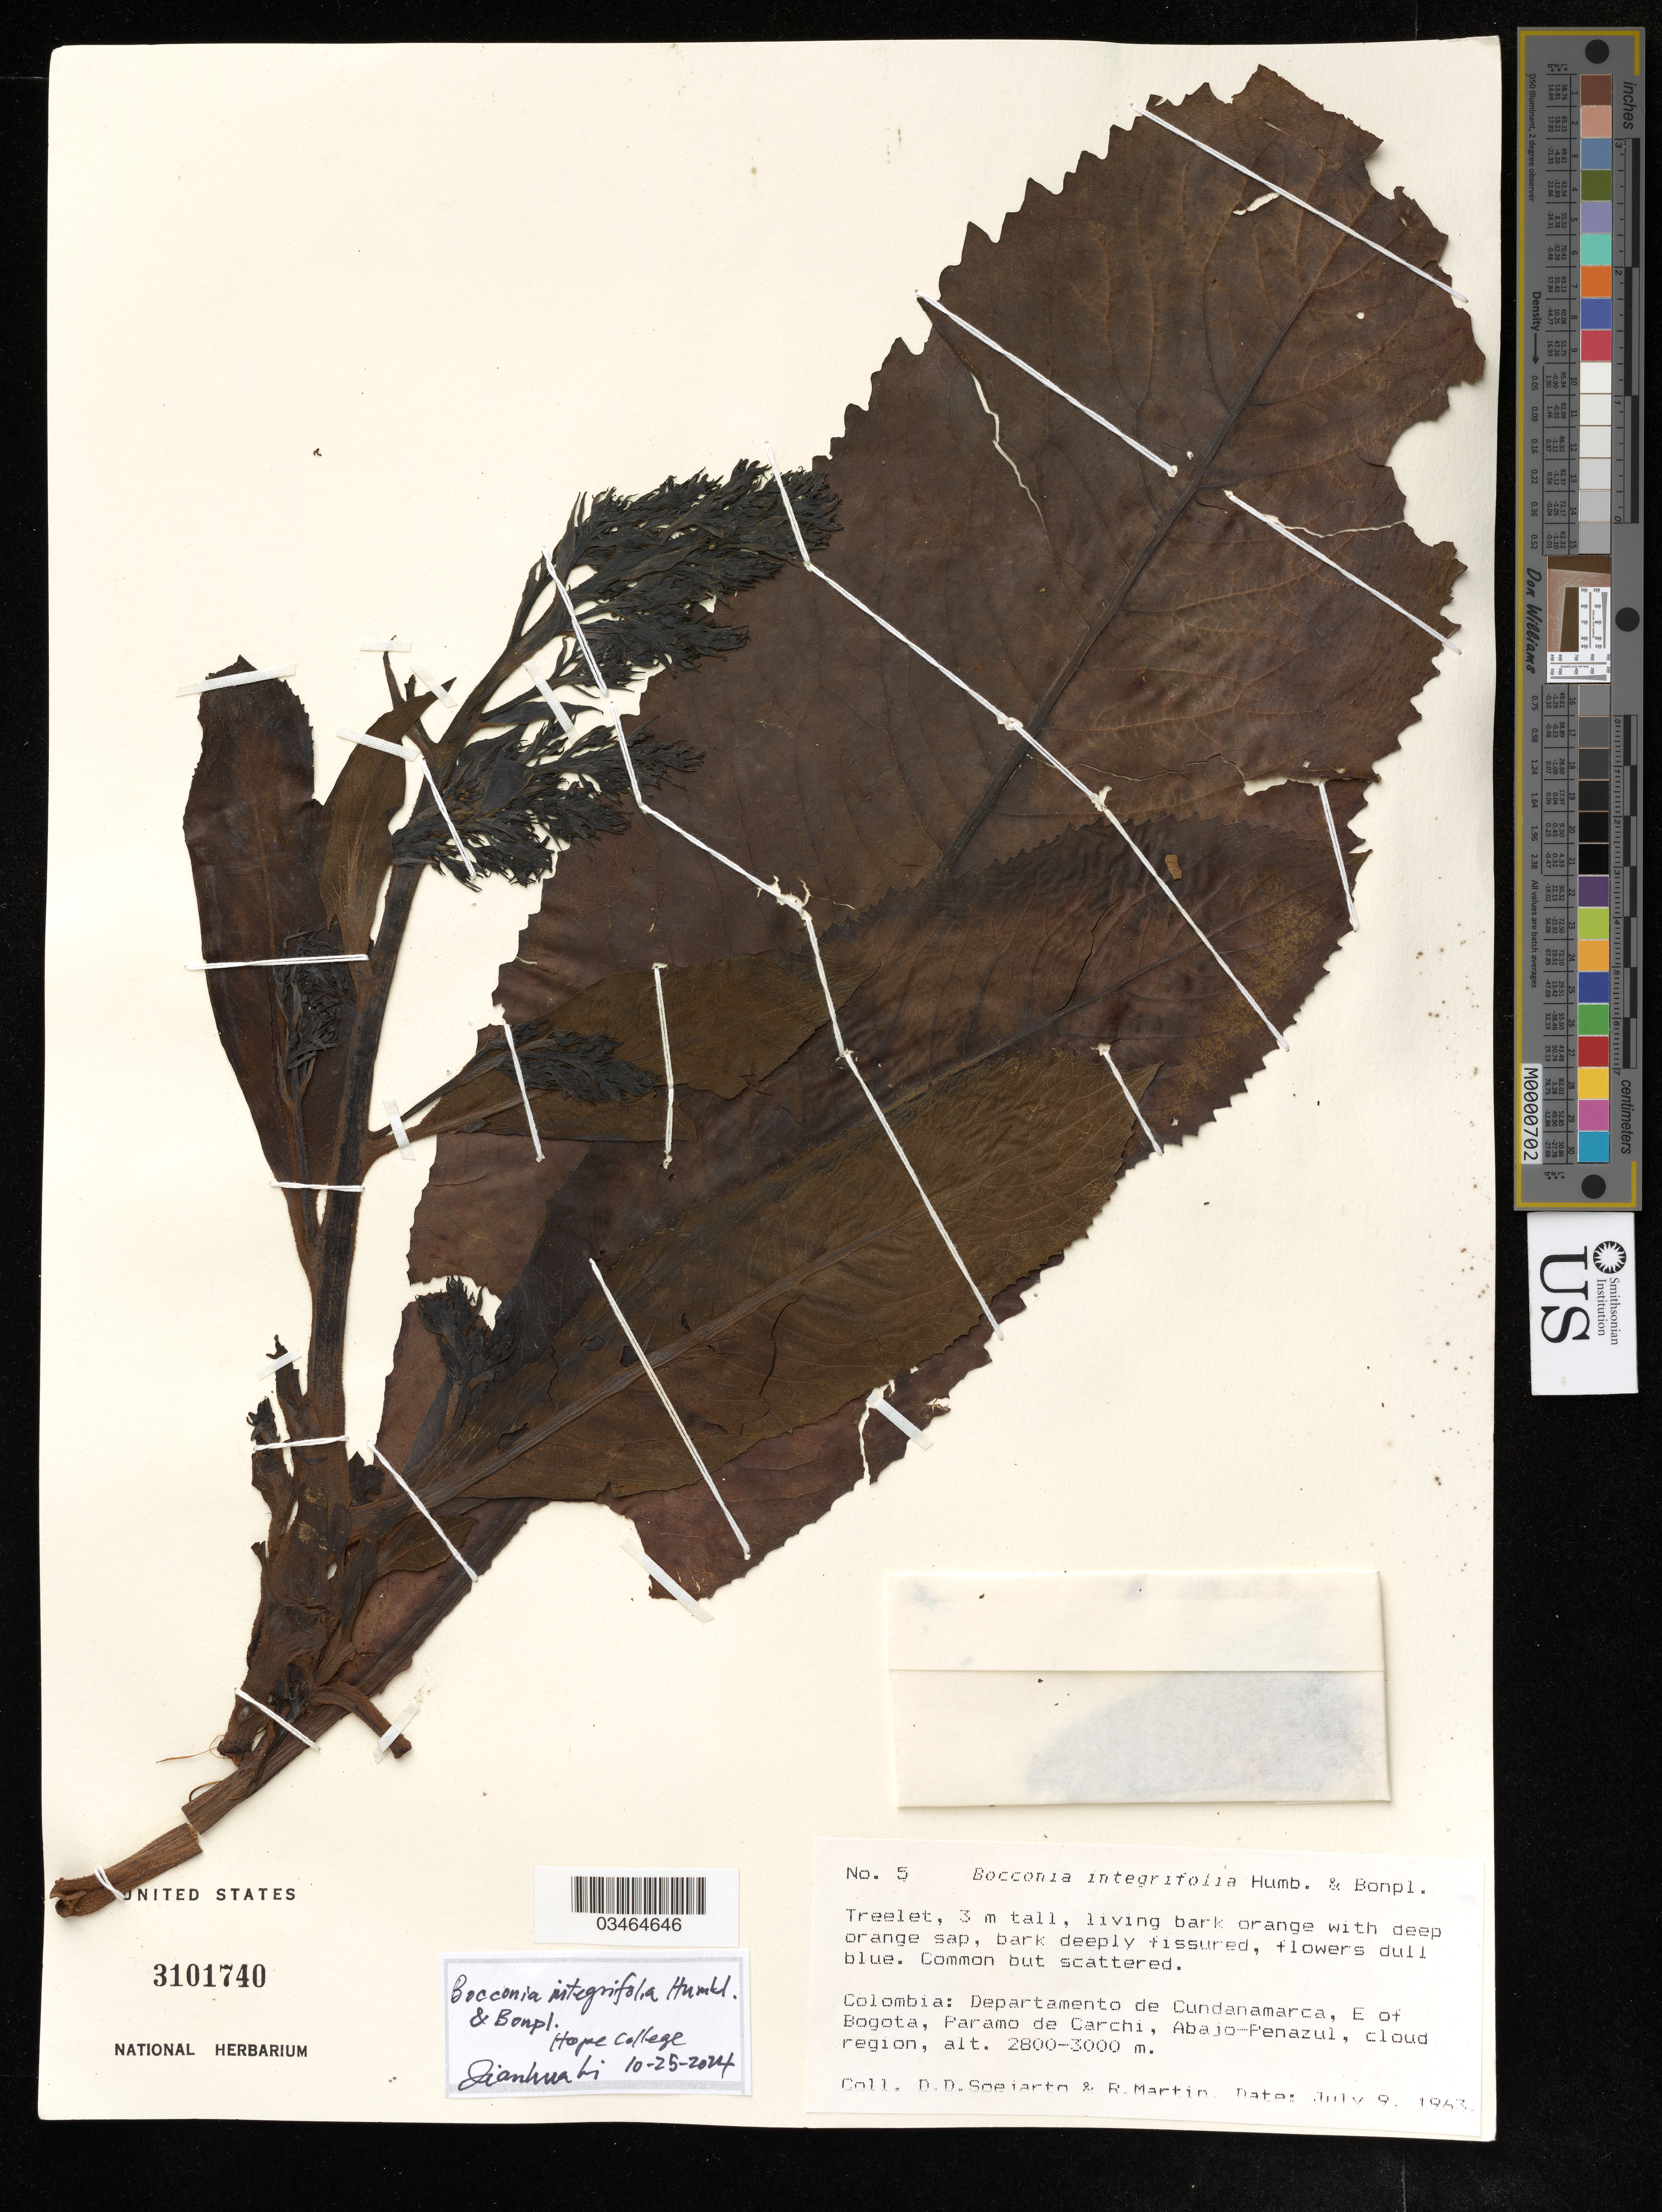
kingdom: Plantae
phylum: Tracheophyta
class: Magnoliopsida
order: Ranunculales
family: Papaveraceae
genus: Bocconia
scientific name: Bocconia integrifolia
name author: Bonpl.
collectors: R. Martio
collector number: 5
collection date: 1963-07-09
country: Colombia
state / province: Cundinamarca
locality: E of Bogota, Paramo de Carchi, Abajo-Penazul, cloud region.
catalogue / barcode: US 3101740